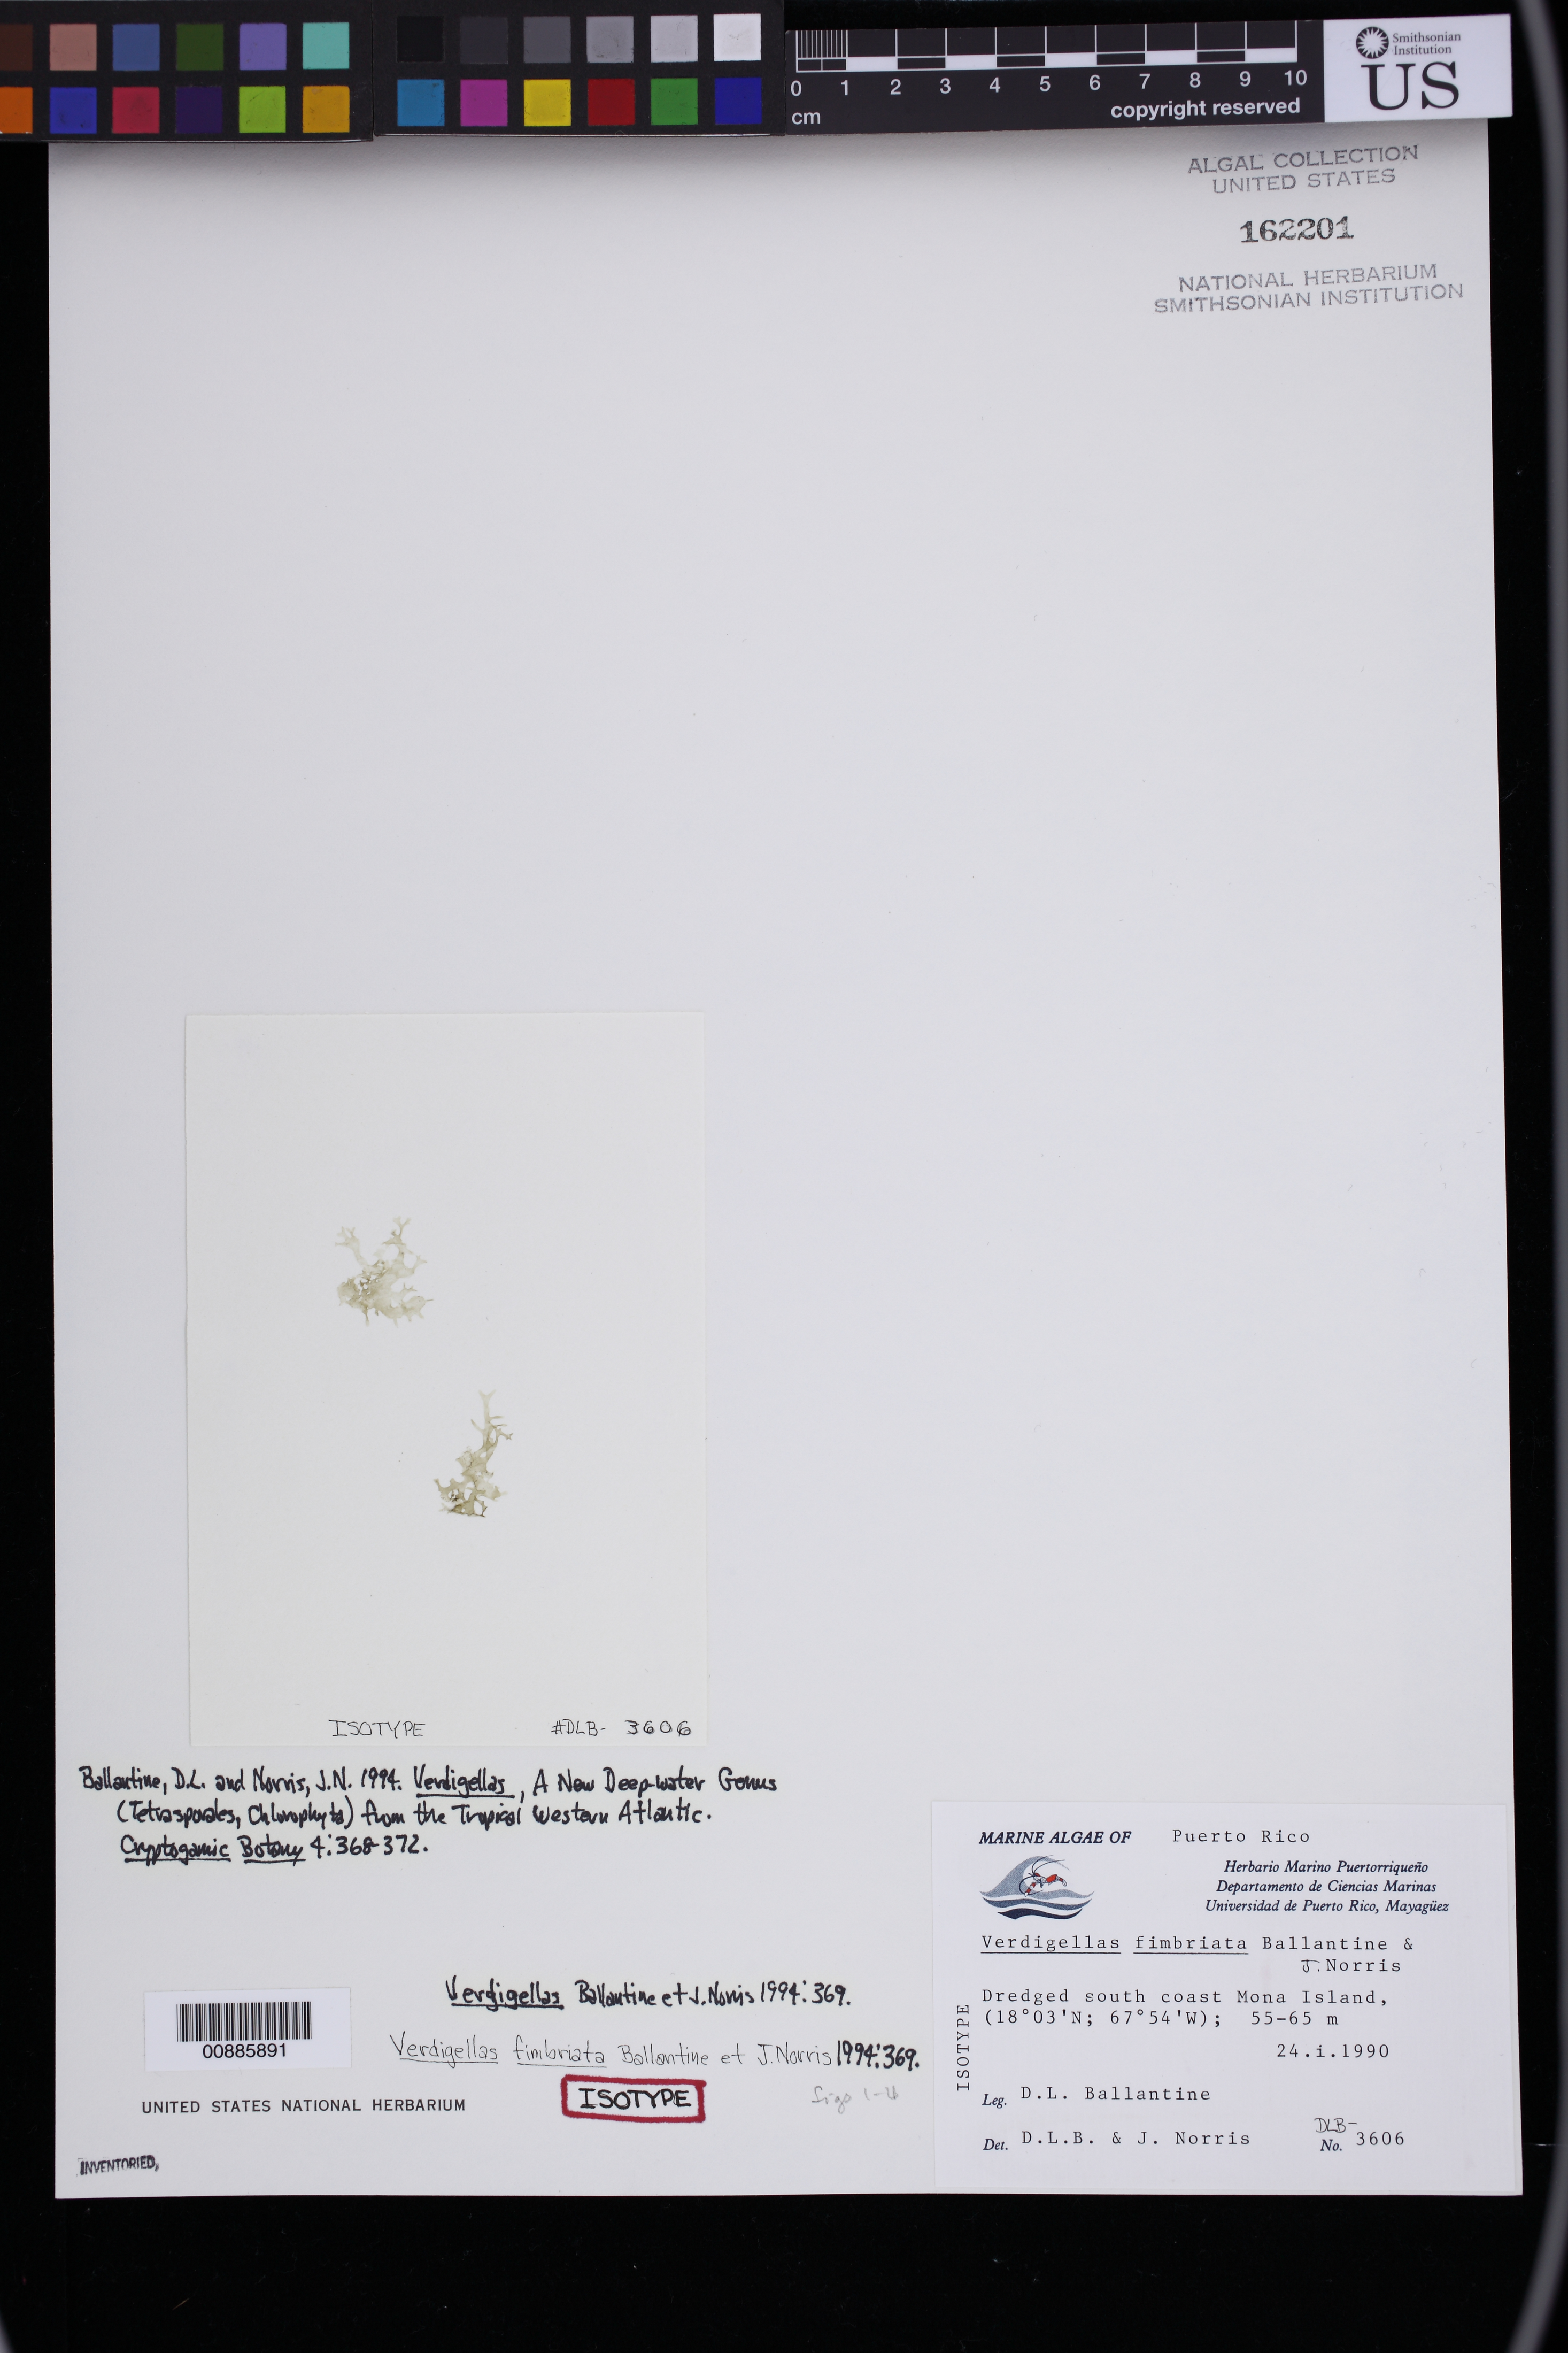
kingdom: Plantae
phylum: Chlorophyta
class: Prasinophyceae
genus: Verdigellas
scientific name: Verdigellas fimbriata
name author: D.L. Ballant. & J.N. Norris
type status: Isotype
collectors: D.L. Ballantine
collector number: DLB 3606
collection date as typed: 24 Jan 1990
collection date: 1990-01-24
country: Puerto Rico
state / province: Mayaguez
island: Isla de Mona (Mona Island)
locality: South coast of island.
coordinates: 18 03'N, 67 54'W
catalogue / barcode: US 162201